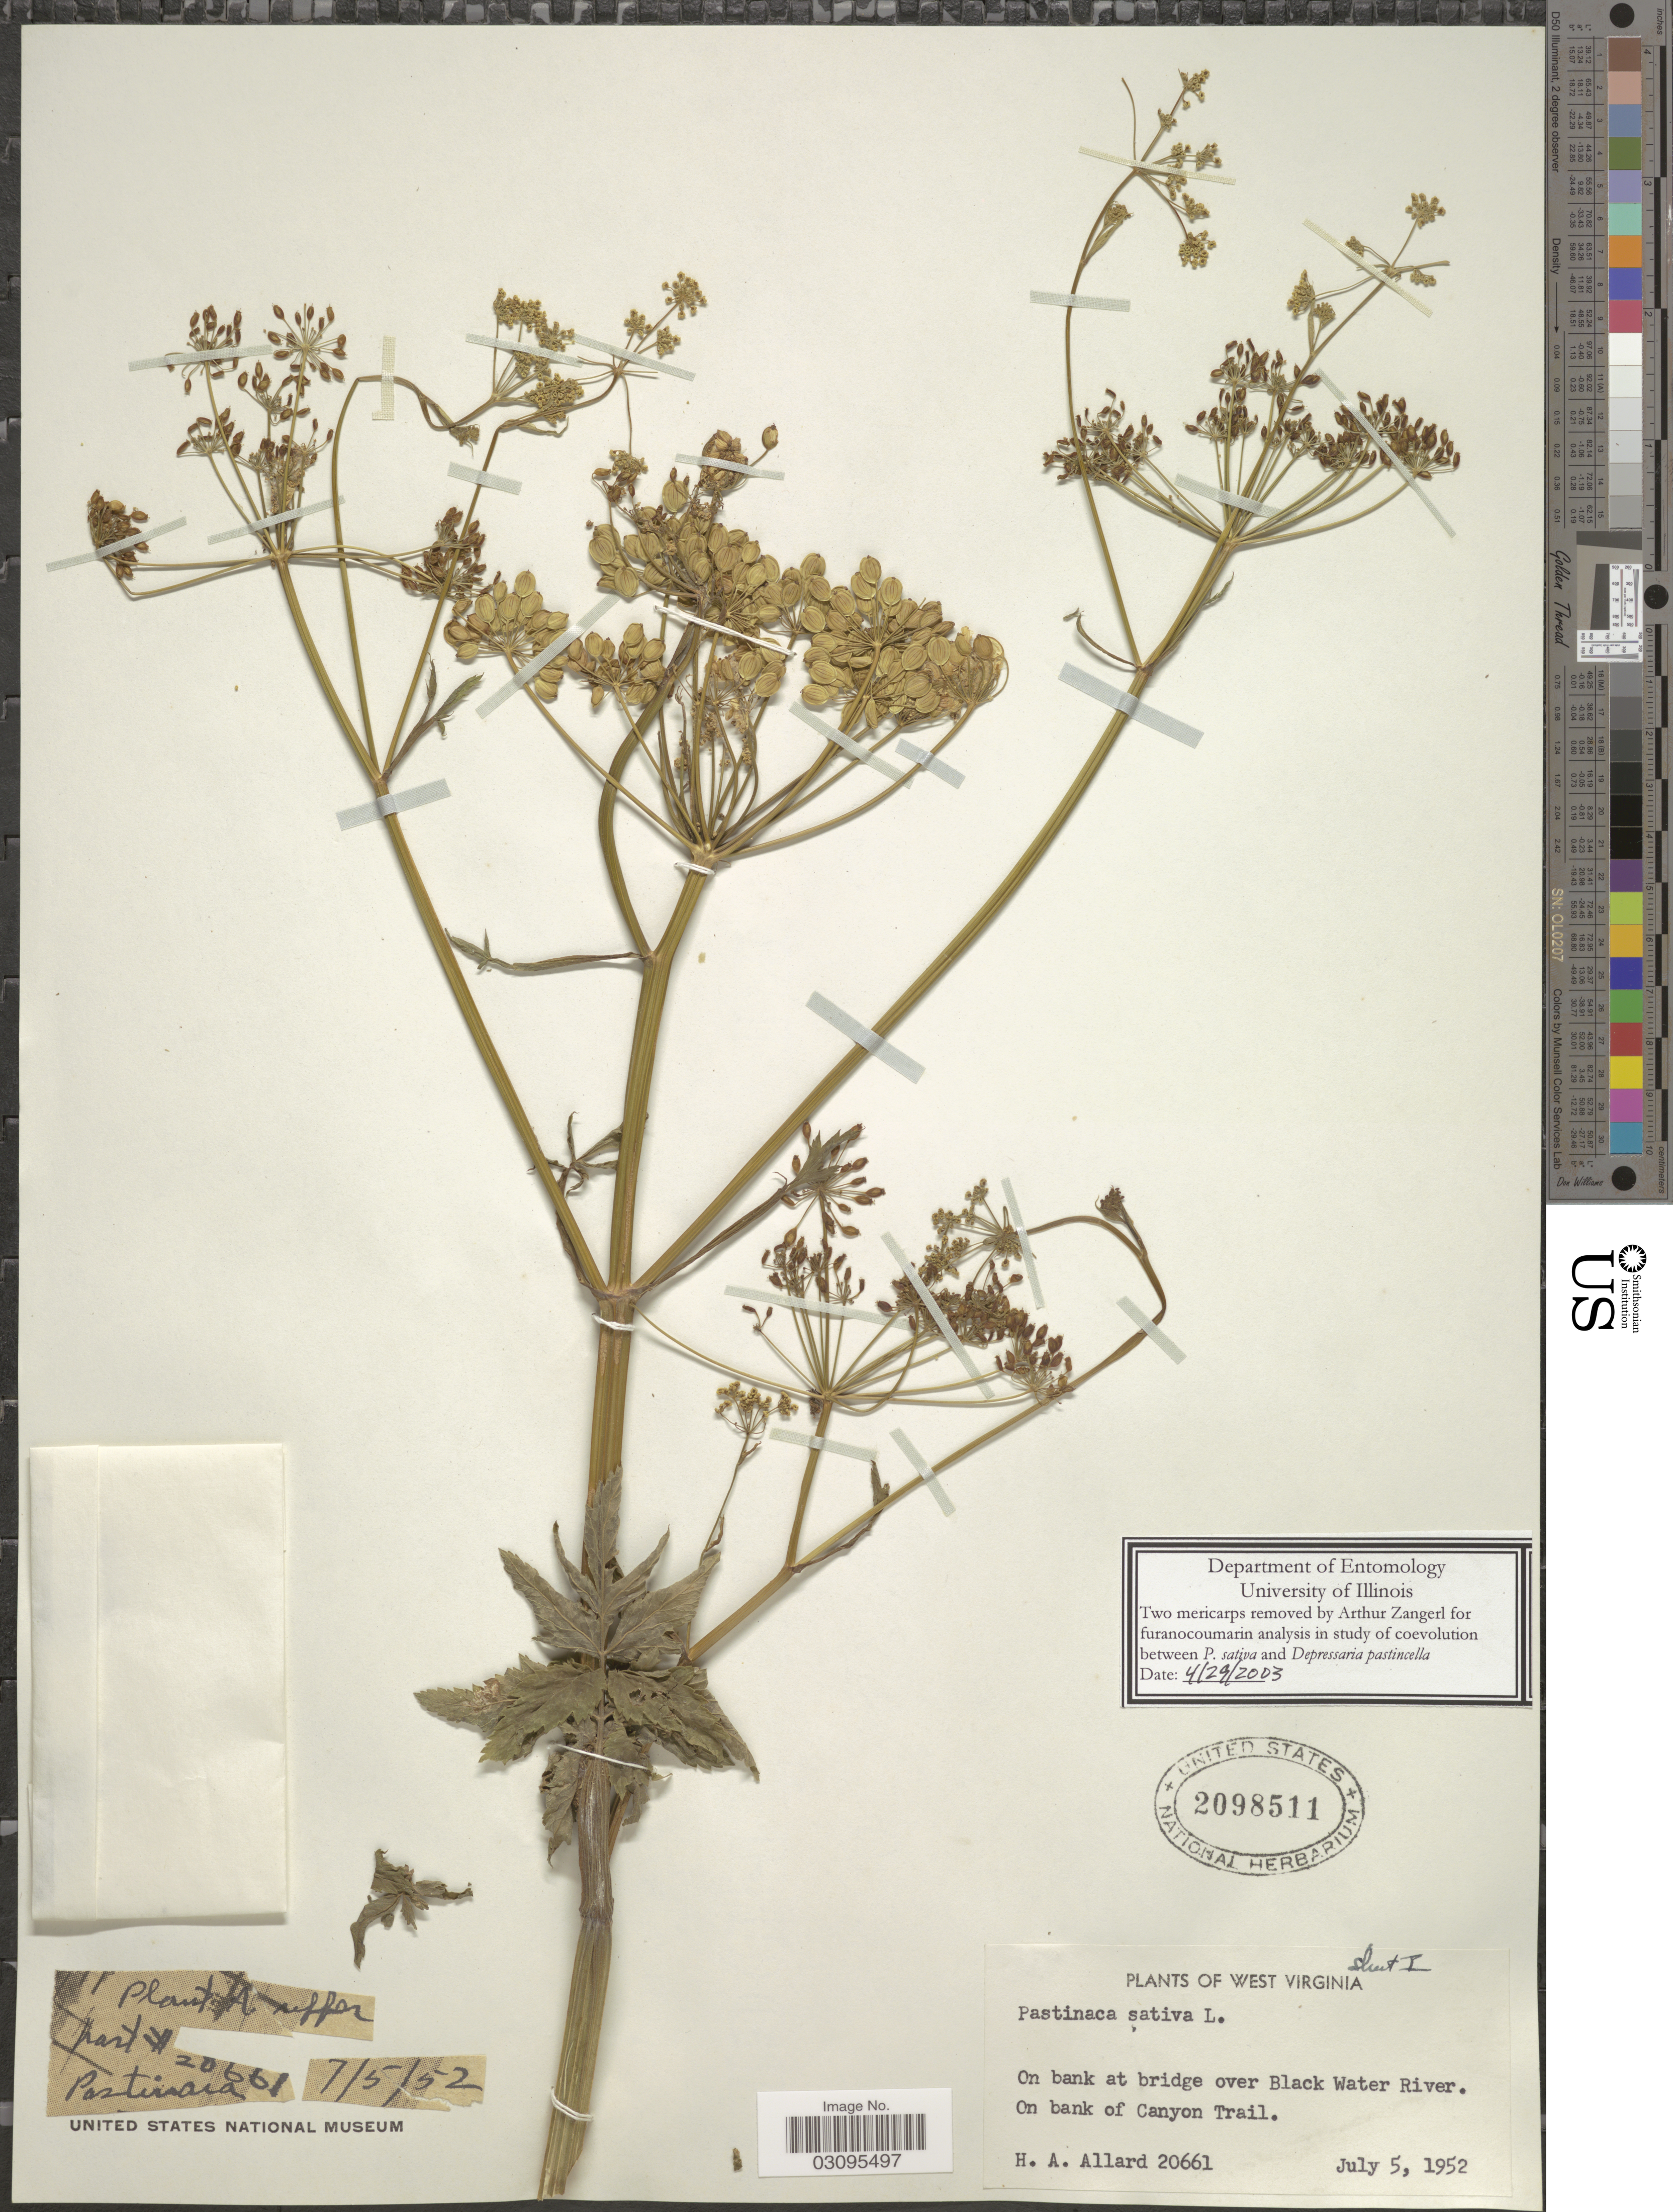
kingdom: Plantae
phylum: Tracheophyta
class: Magnoliopsida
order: Apiales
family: Apiaceae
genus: Pastinaca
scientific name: Pastinaca sativa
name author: L.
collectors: H. A. Allard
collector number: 20661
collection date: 1952-07-05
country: United States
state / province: West Virginia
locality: On bank at bridge over Black Water River, On bank of Canyon Trail.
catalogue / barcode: US 2098511